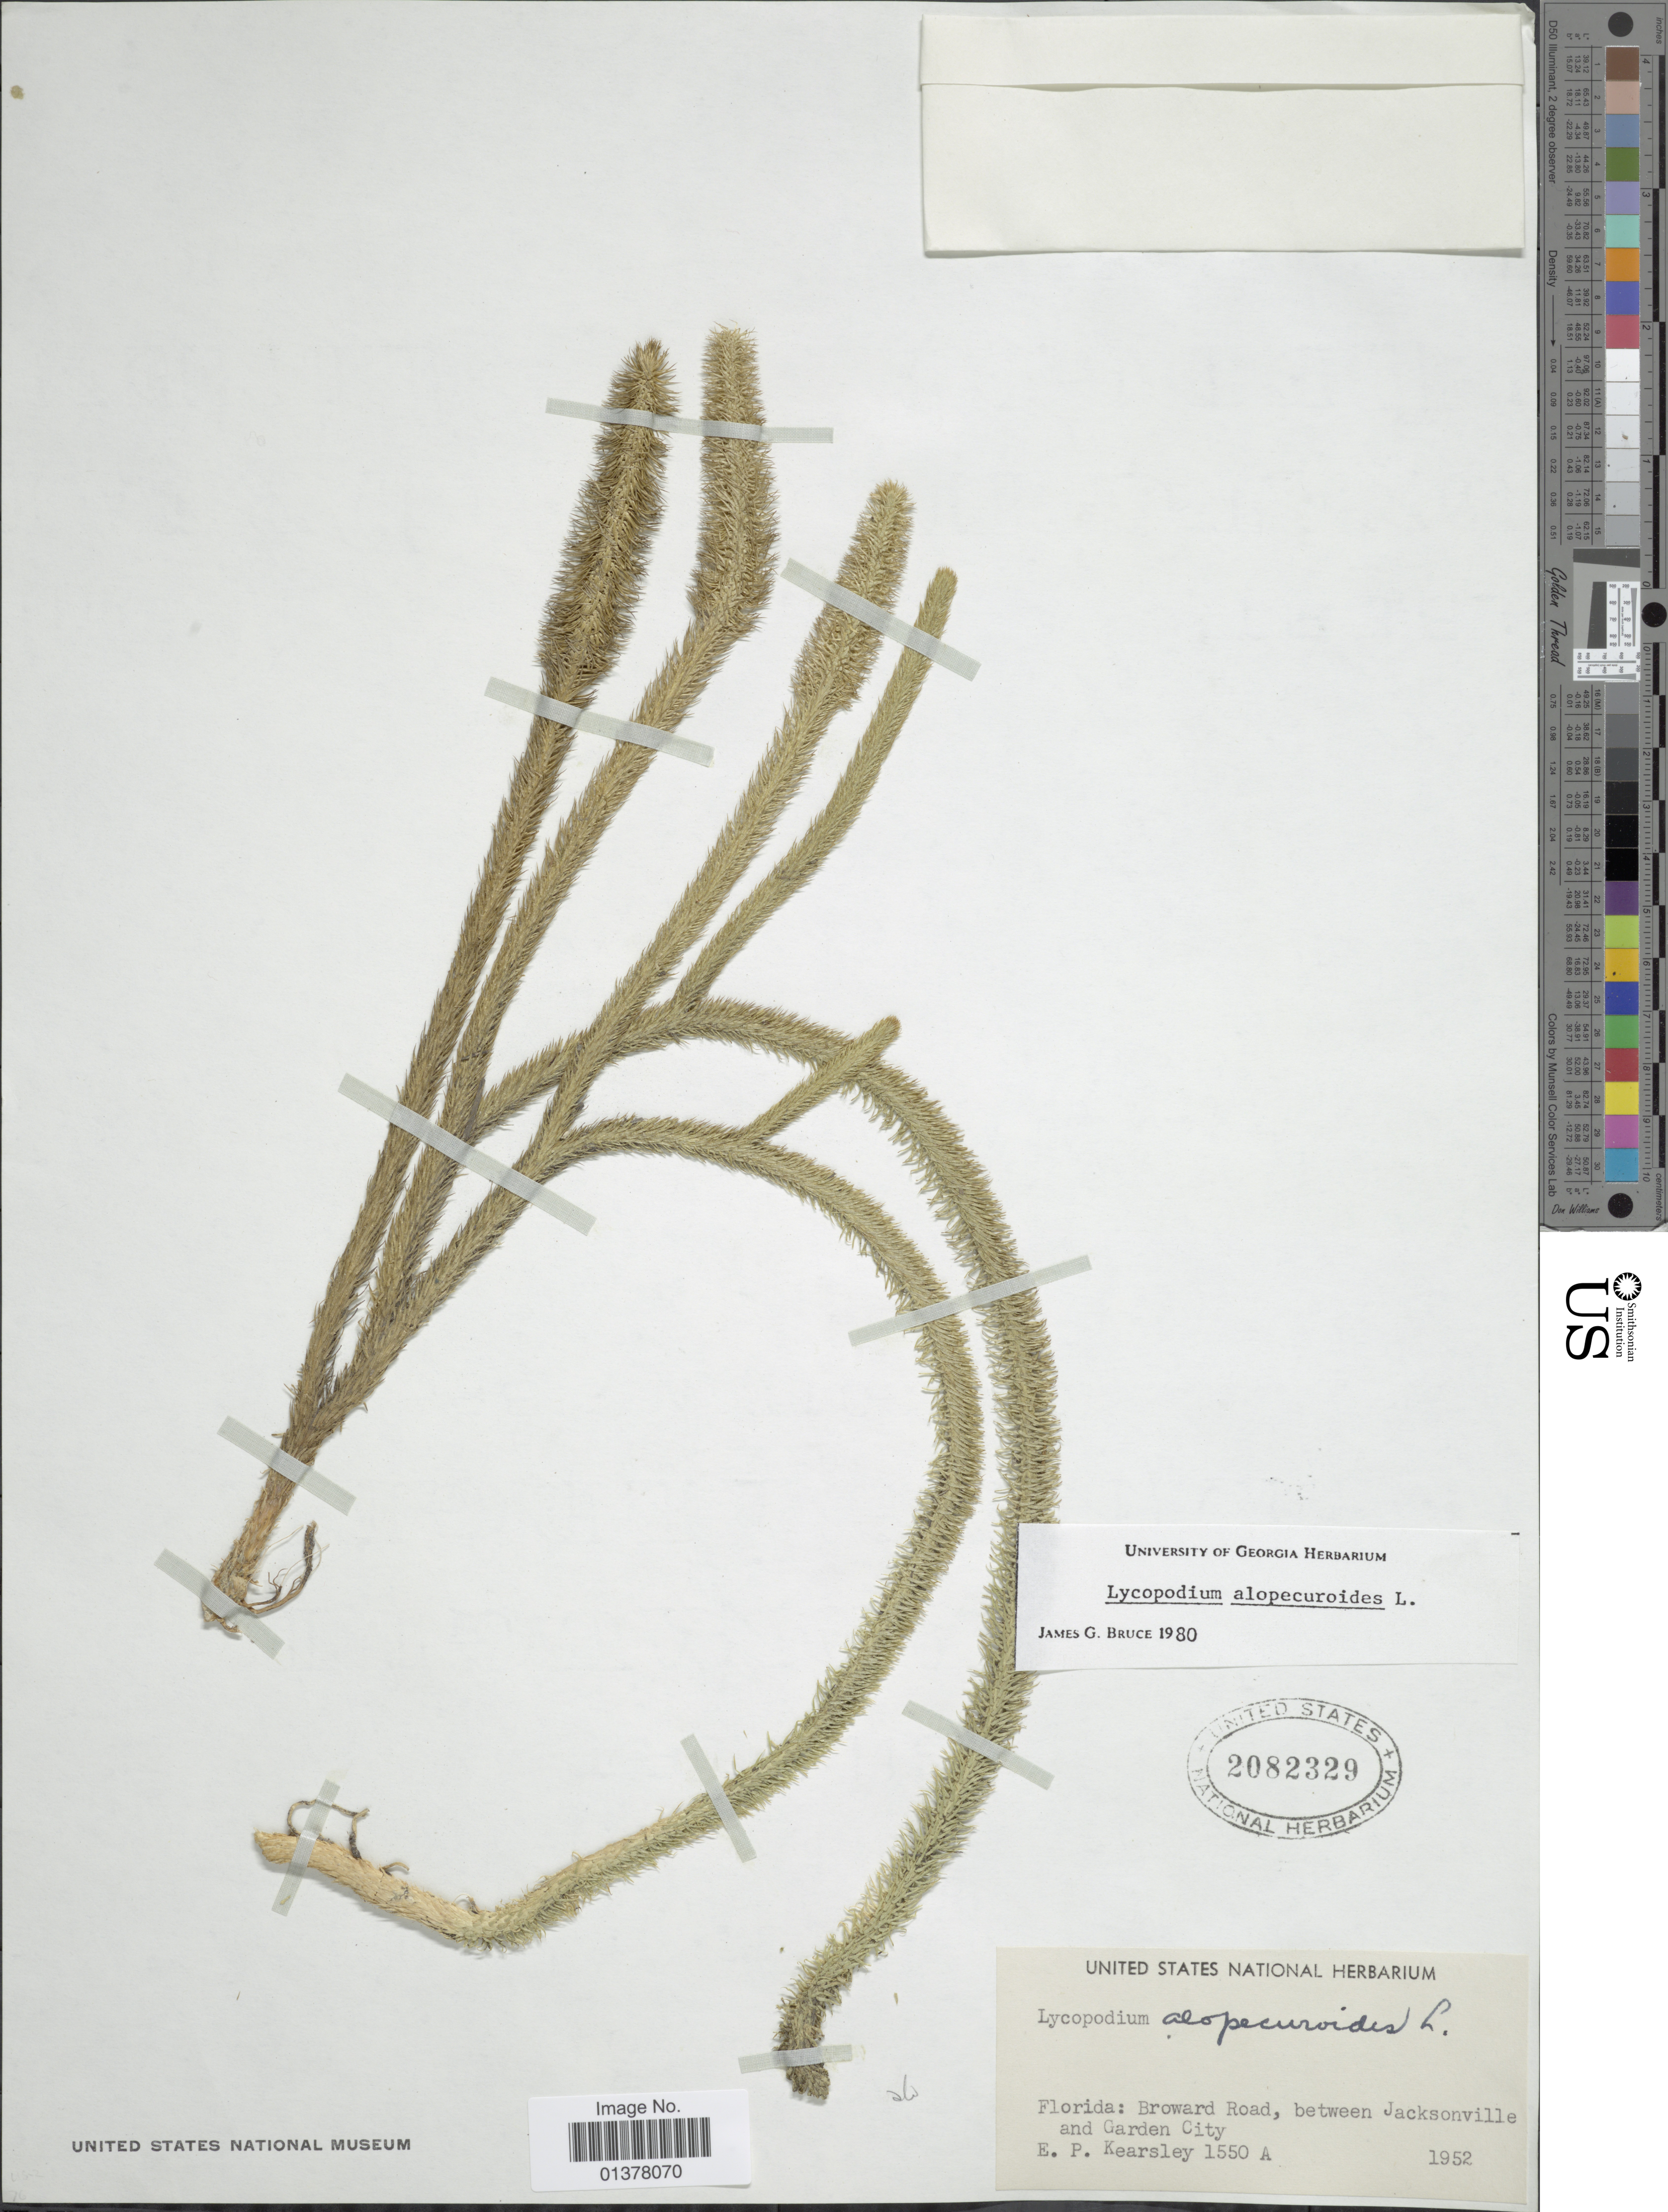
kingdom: Plantae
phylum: Tracheophyta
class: Lycopodiopsida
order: Lycopodiales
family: Lycopodiaceae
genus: Lycopodiella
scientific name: Lycopodiella alopecuroides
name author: (L.) Cranfill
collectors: E. Kearsley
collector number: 1550A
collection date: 1952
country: United States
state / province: Florida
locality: Broward Road, between Jacksonville and Garden City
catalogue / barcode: US 2082329